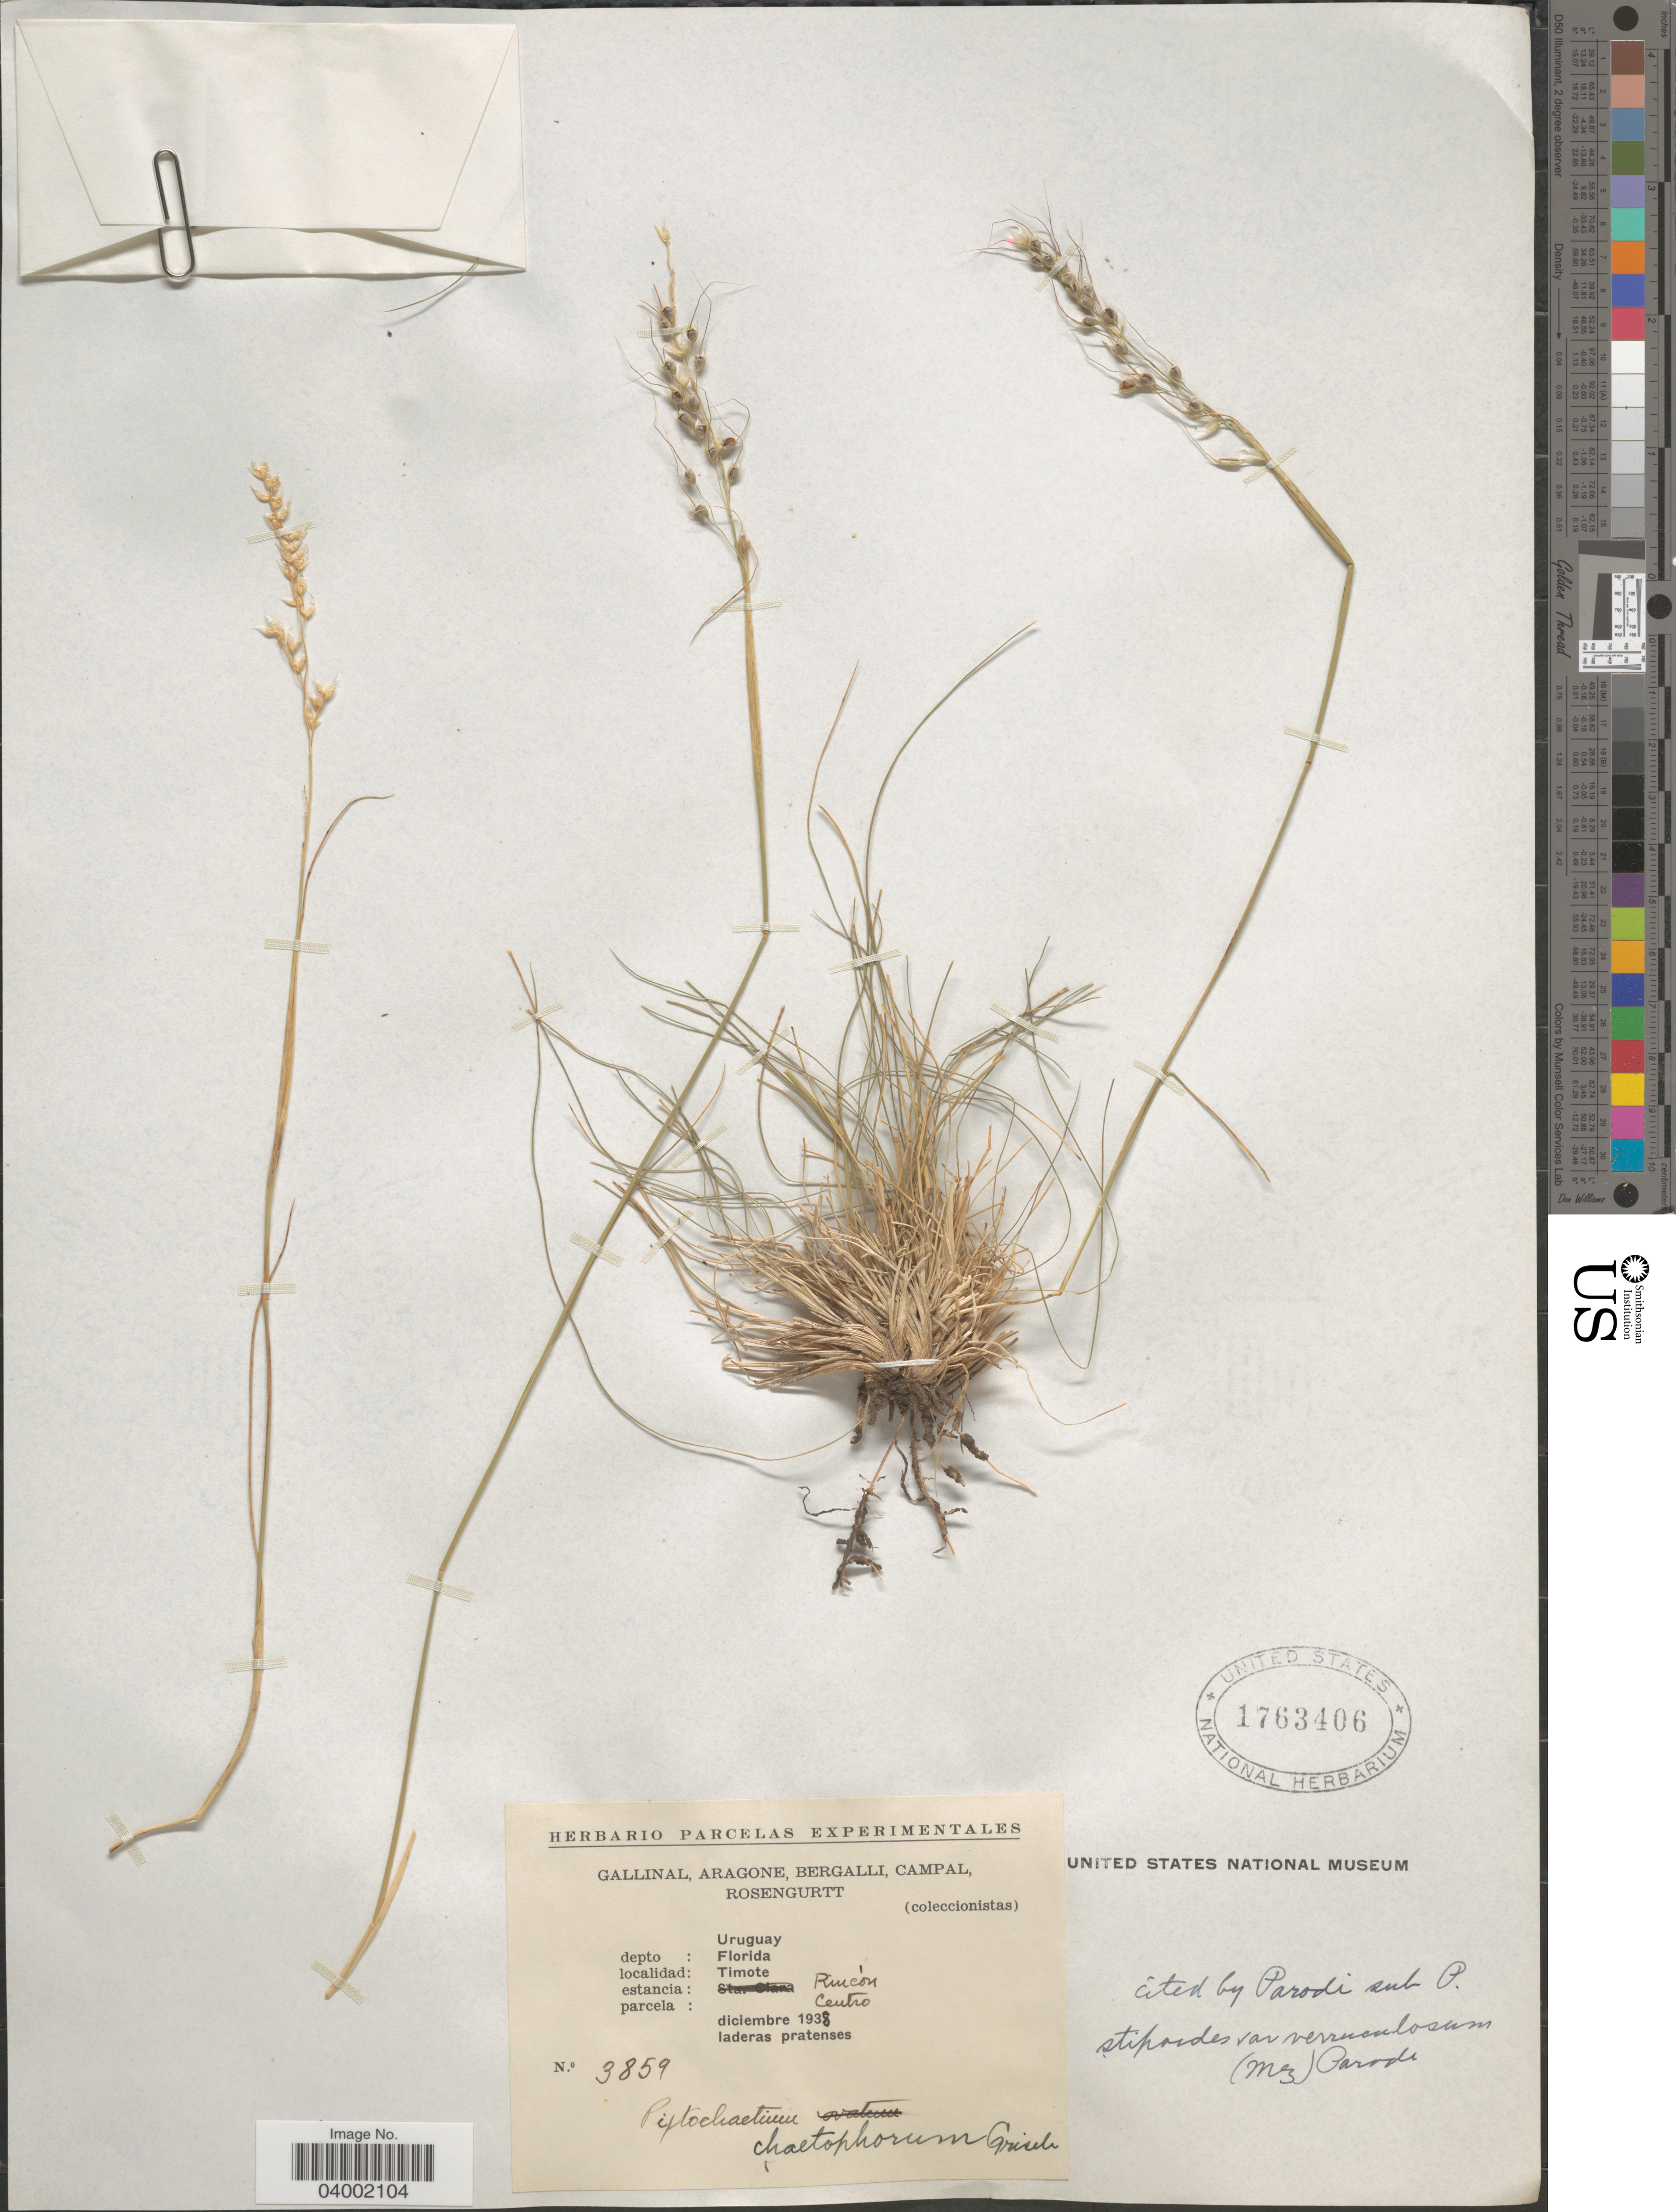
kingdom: Plantae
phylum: Tracheophyta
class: Liliopsida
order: Poales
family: Poaceae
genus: Piptochaetium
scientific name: Piptochaetium stipoides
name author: (Trin. & Rupr.) Hack. & Arechav.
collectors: -. Gallinal, -- Aragone, -- Bergalli, -- Campal & Rosengurtt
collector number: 3859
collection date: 1938-12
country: Uruguay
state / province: Florida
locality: Depto: Florida. Timote. Estancia: Rincón. Parcela: Centro.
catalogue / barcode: US 1763406